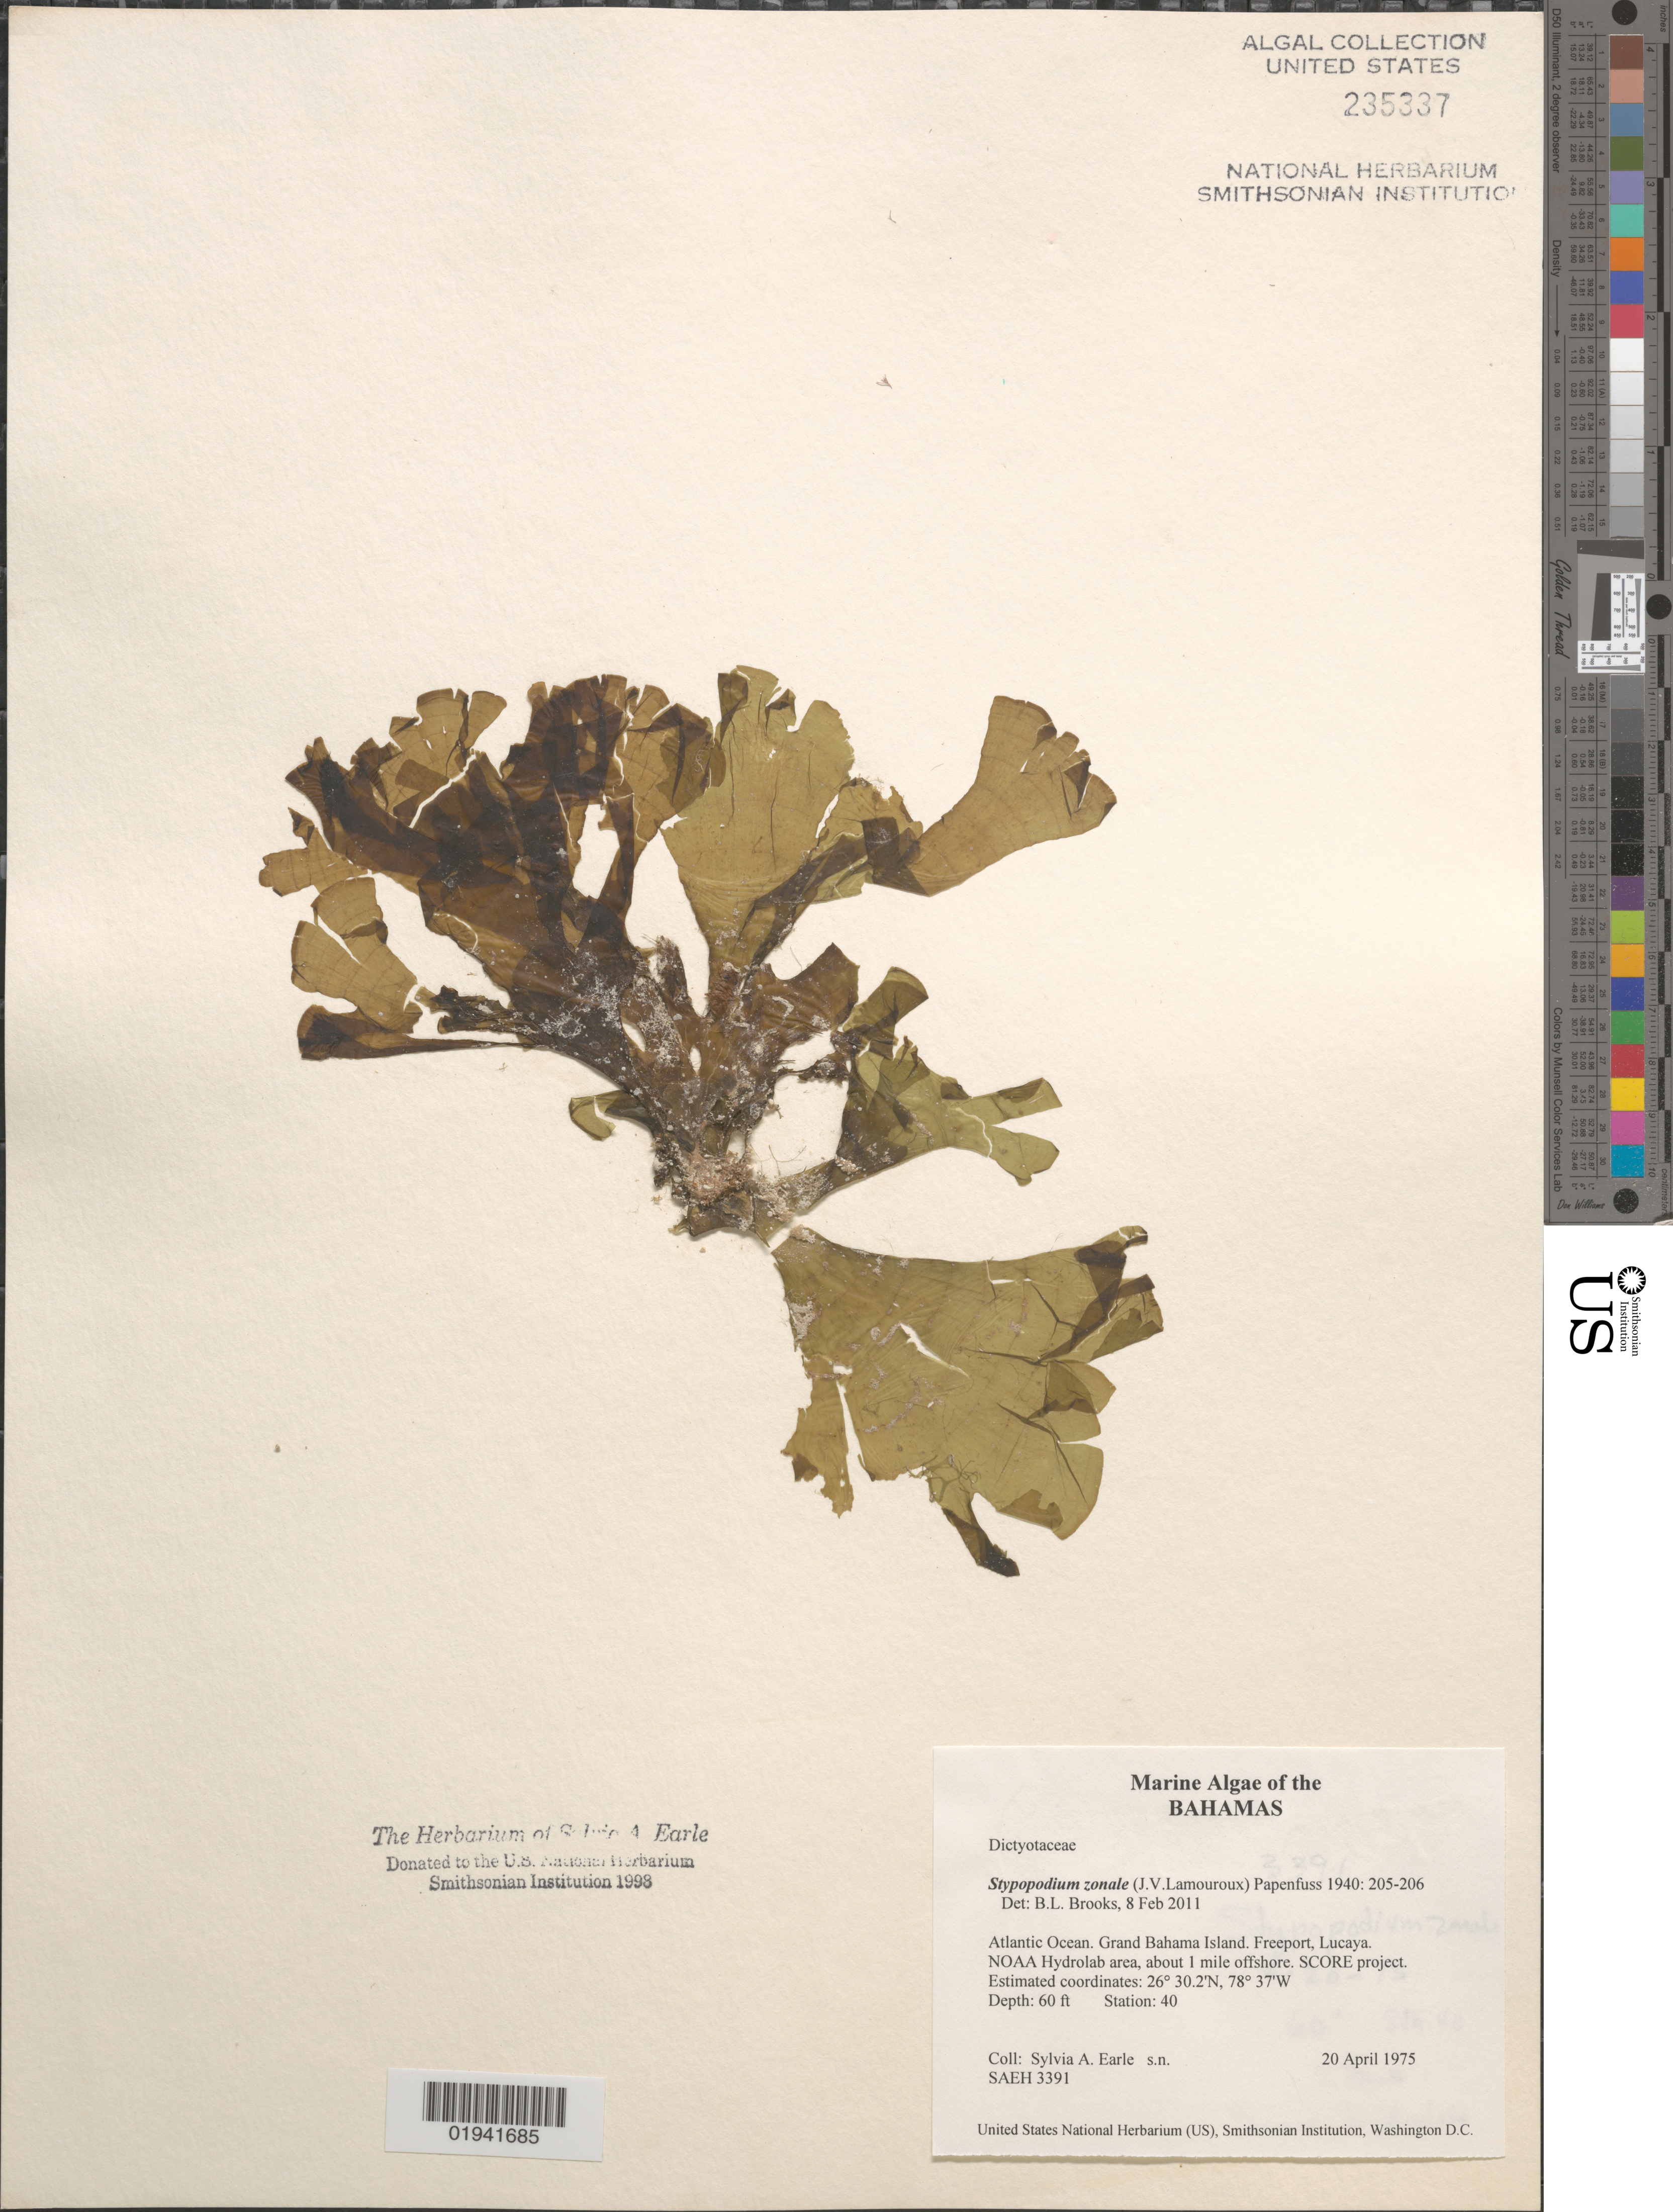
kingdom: Chromista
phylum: Ochrophyta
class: Phaeophyceae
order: Dictyotales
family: Dictyotaceae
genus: Stypopodium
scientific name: Stypopodium zonale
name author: (J.V.Lamouroux) Papenf.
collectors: S. A. Earle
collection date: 1975-04-20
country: Bahamas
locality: Atlantic Ocean. Grand Bahama Island. Freeport, Lucaya. NOAA Hydrolab area, about 1 mile offshore. SCORE project.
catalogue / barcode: US 235337